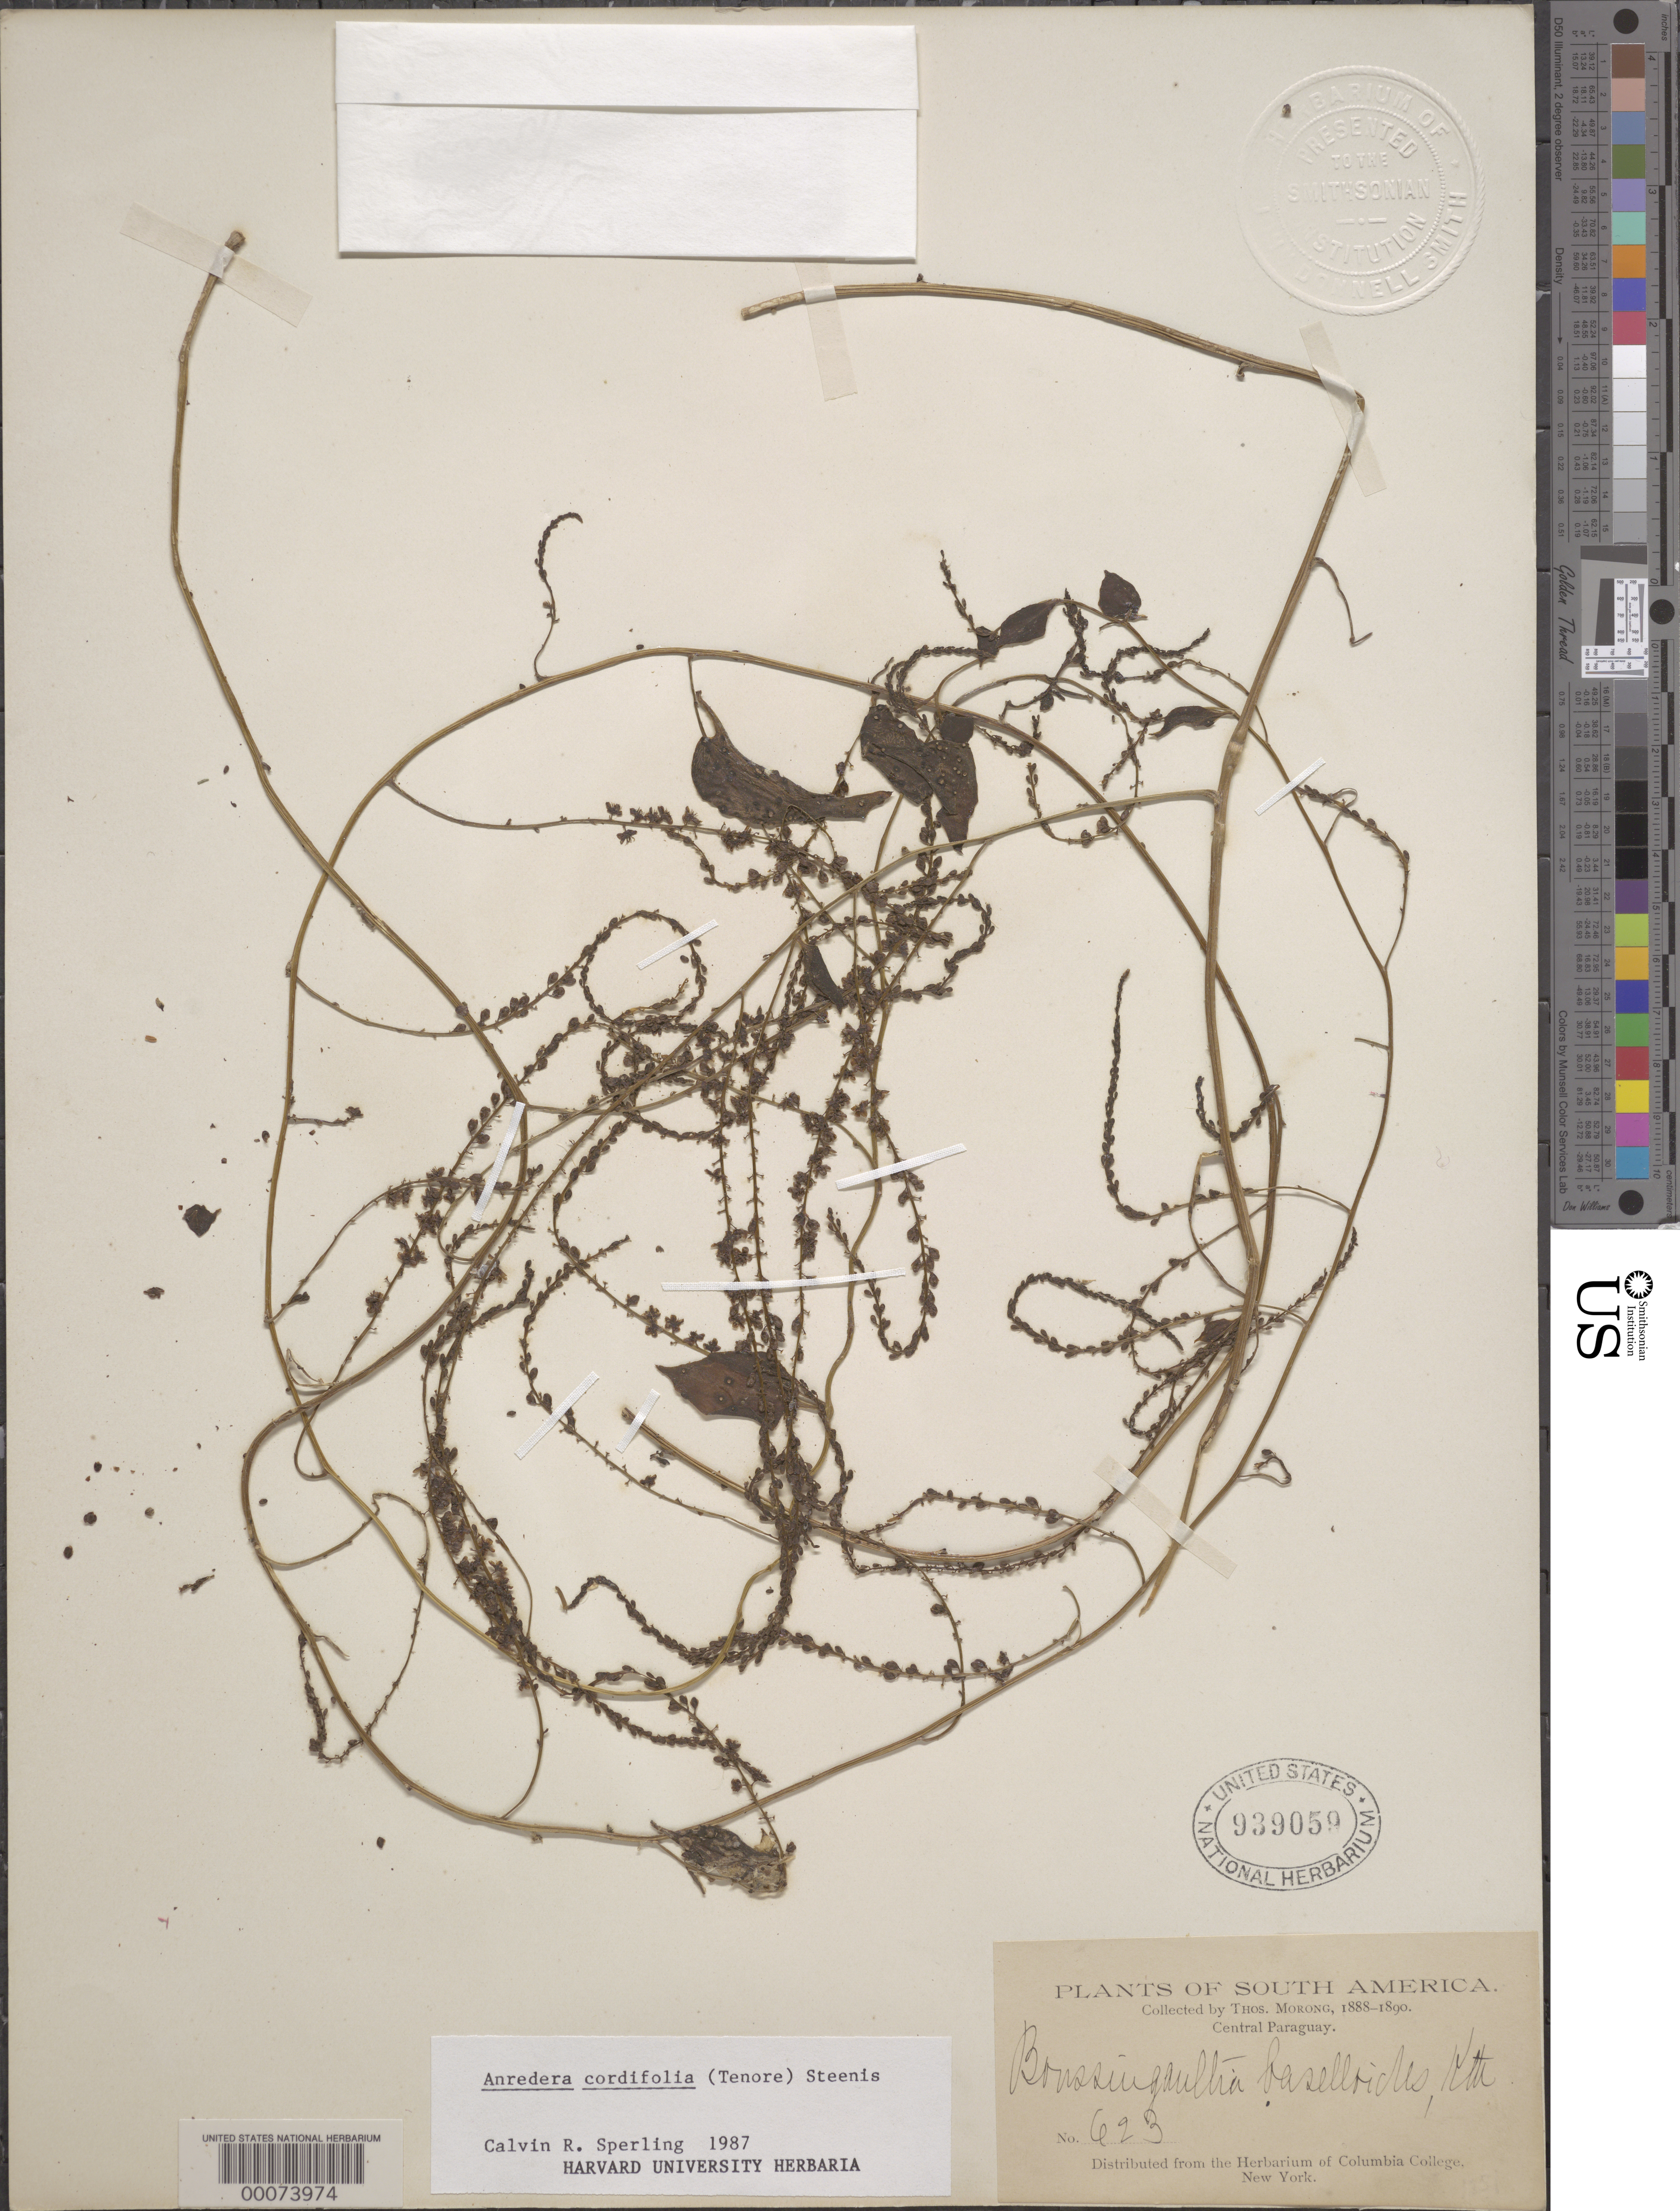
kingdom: Plantae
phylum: Tracheophyta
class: Magnoliopsida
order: Caryophyllales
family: Basellaceae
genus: Anredera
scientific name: Anredera cordifolia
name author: (Ten.) Steenis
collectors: ex herb. T. Morong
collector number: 623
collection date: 1888/1890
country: Paraguay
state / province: Central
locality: Central Paraguay.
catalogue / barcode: US 939059